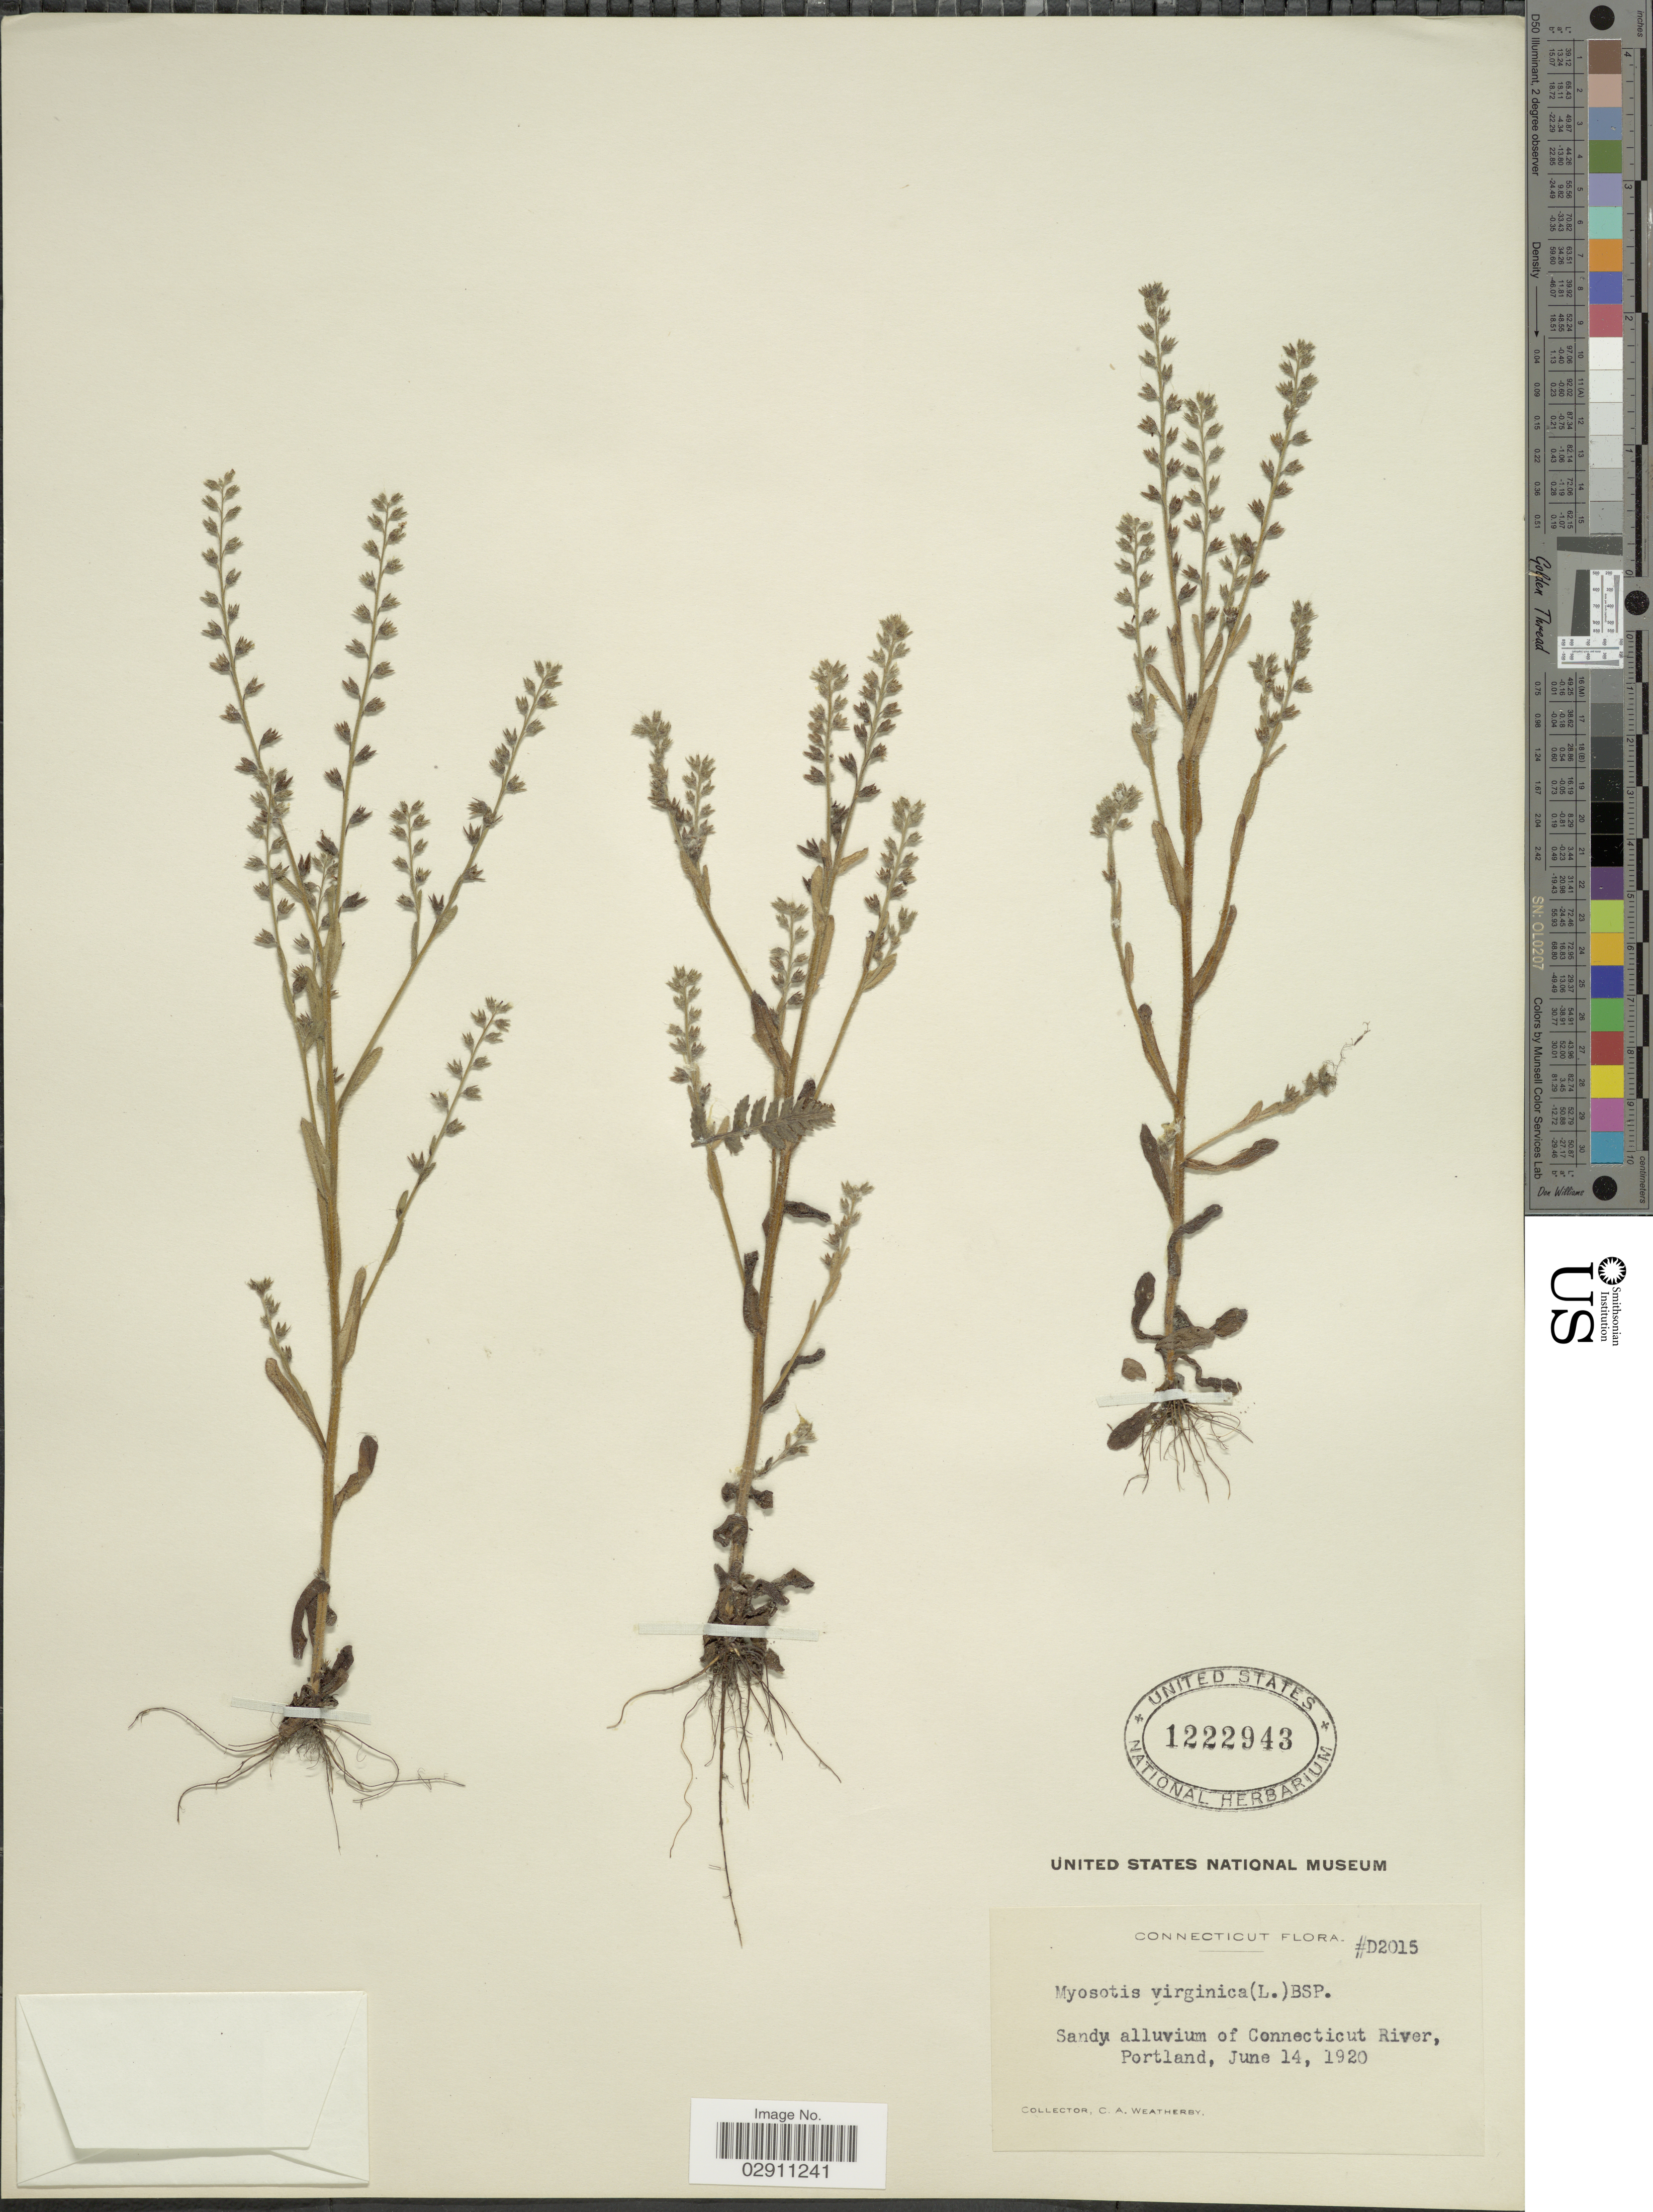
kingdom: Plantae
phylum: Tracheophyta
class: Magnoliopsida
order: Boraginales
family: Boraginaceae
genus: Myosotis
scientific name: Myosotis verna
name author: Nutt.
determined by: Goldman, Doug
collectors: C. A. Weatherby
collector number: D2015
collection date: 1920-06-14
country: United States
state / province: Connecticut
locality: Sandy alluvium of Connecticut River, Portland.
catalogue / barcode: US 1222943